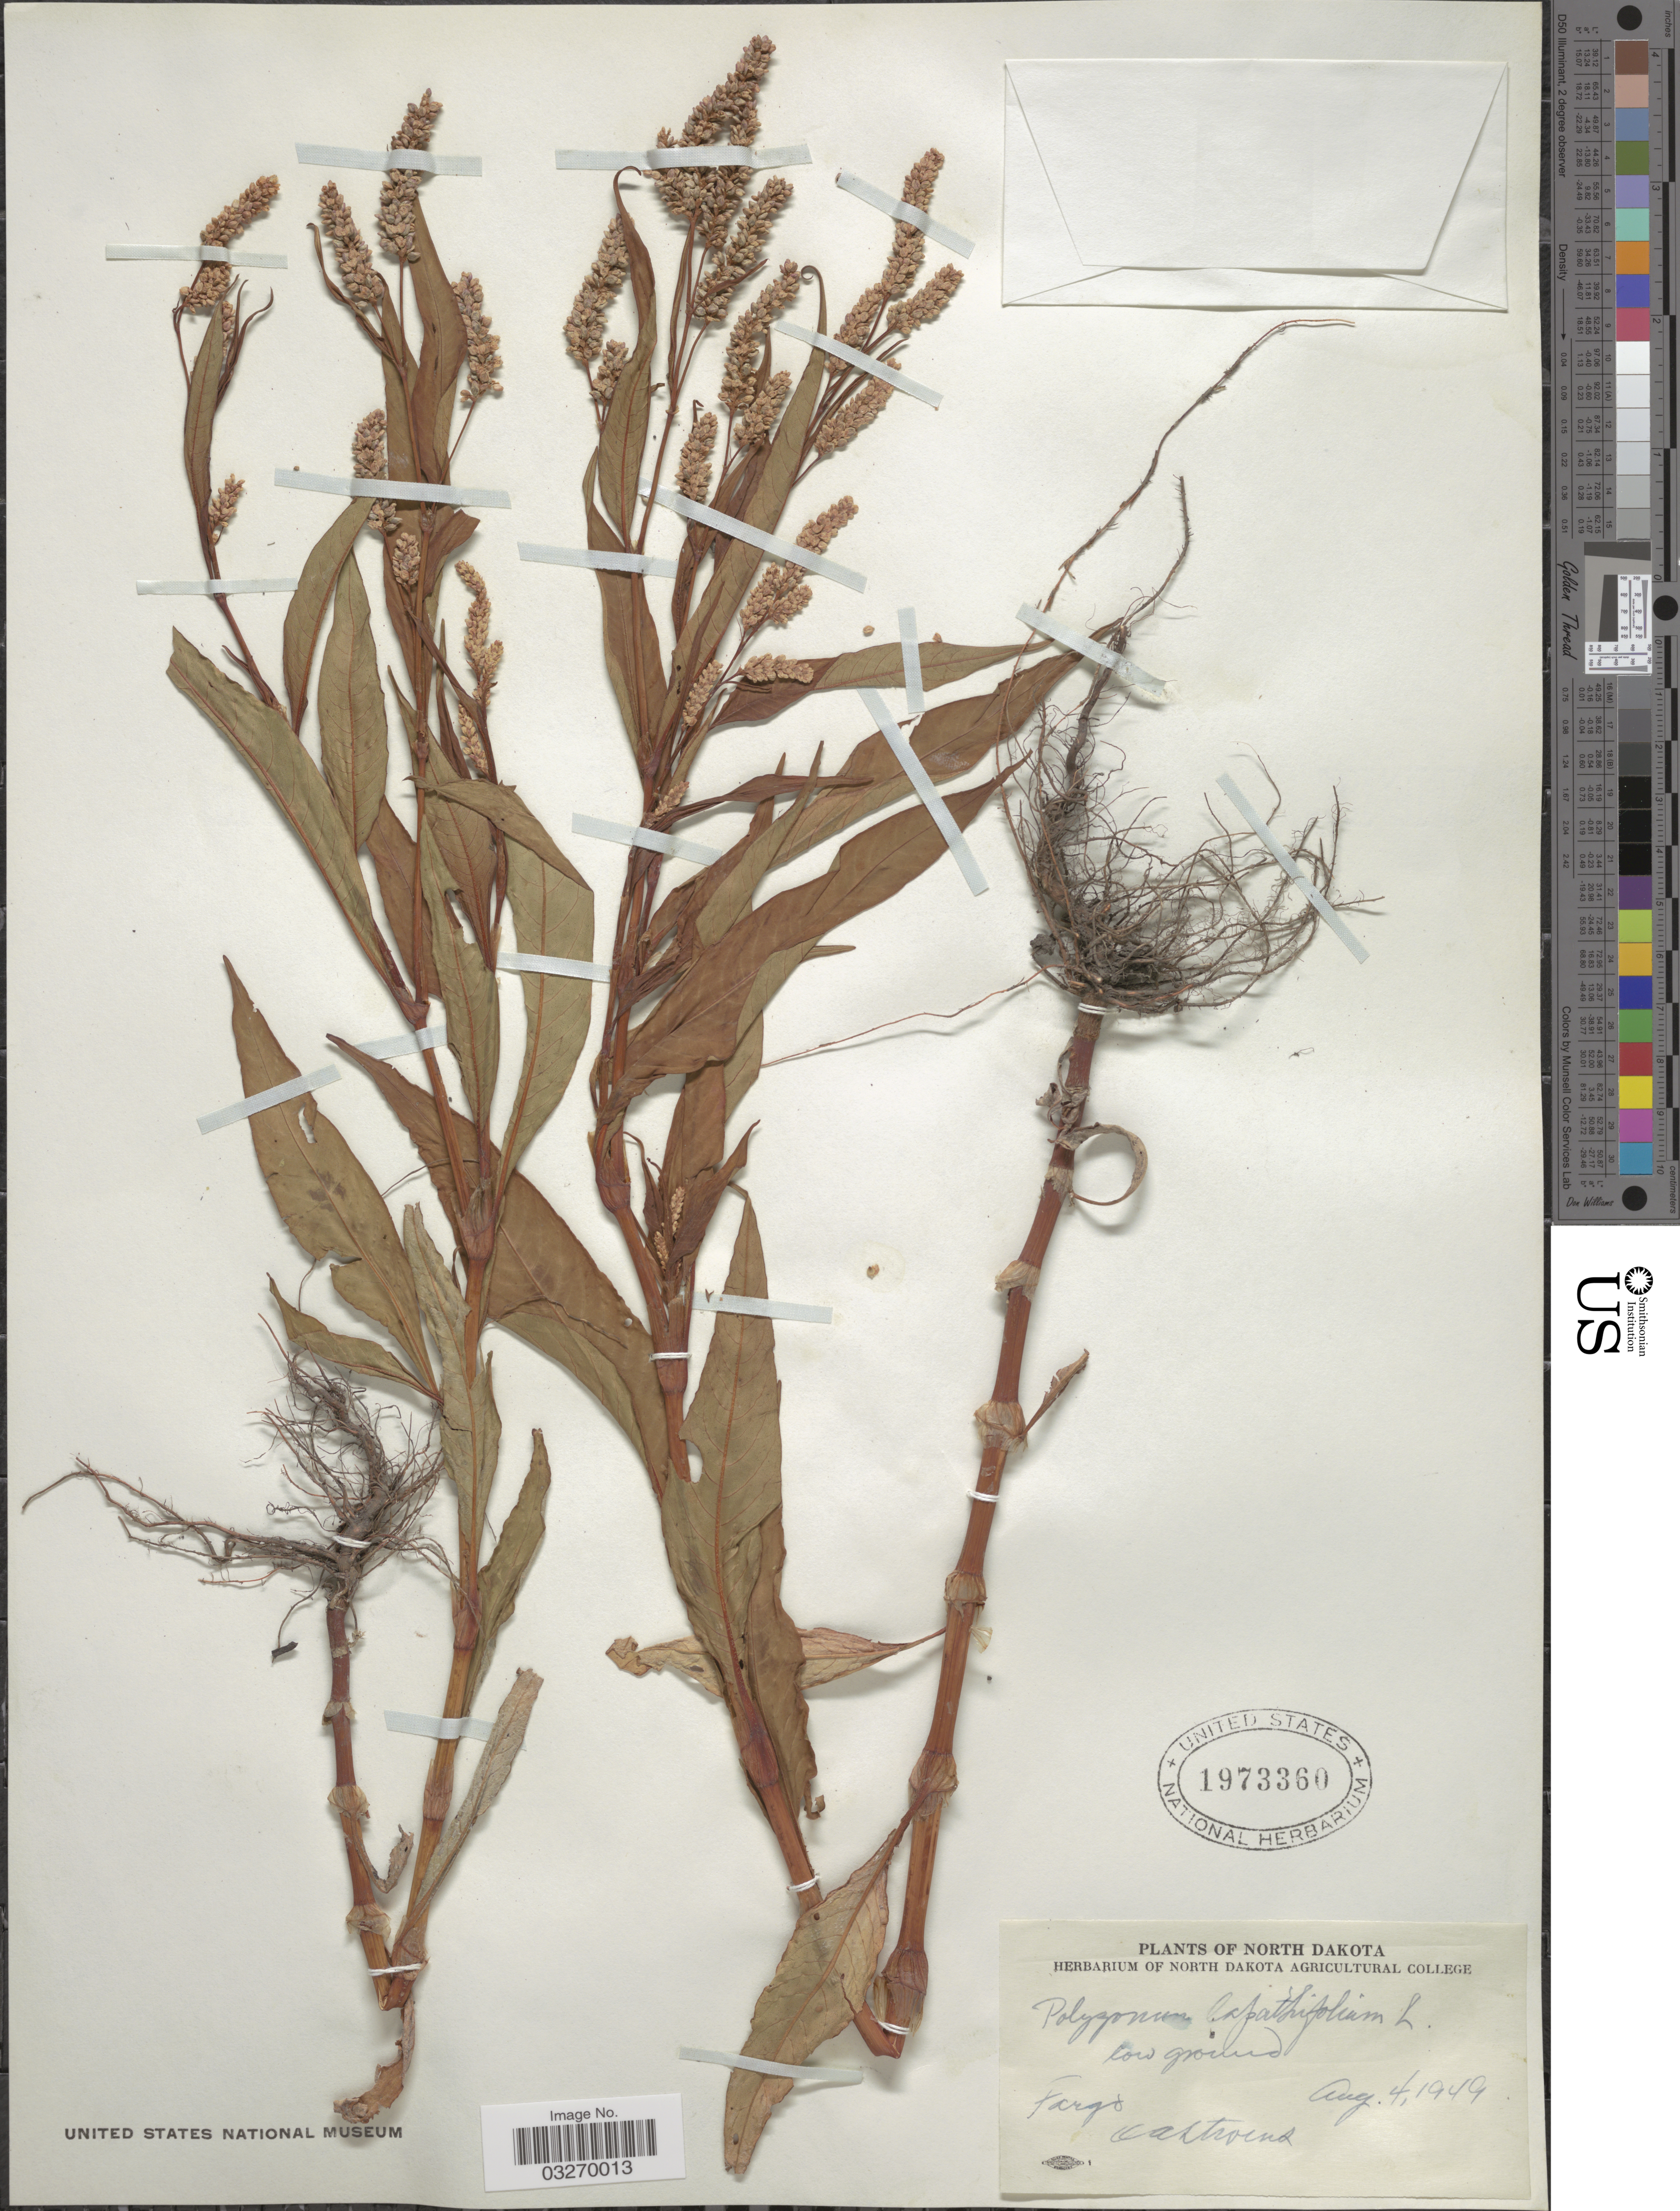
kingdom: Plantae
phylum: Tracheophyta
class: Magnoliopsida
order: Caryophyllales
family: Polygonaceae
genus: Persicaria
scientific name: Persicaria lapathifolia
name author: (L.) Delarbre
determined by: Atha, D. E.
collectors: O. A. Stevens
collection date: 1949-08-04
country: United States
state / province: North Dakota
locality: Fargo.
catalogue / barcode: US 1973360